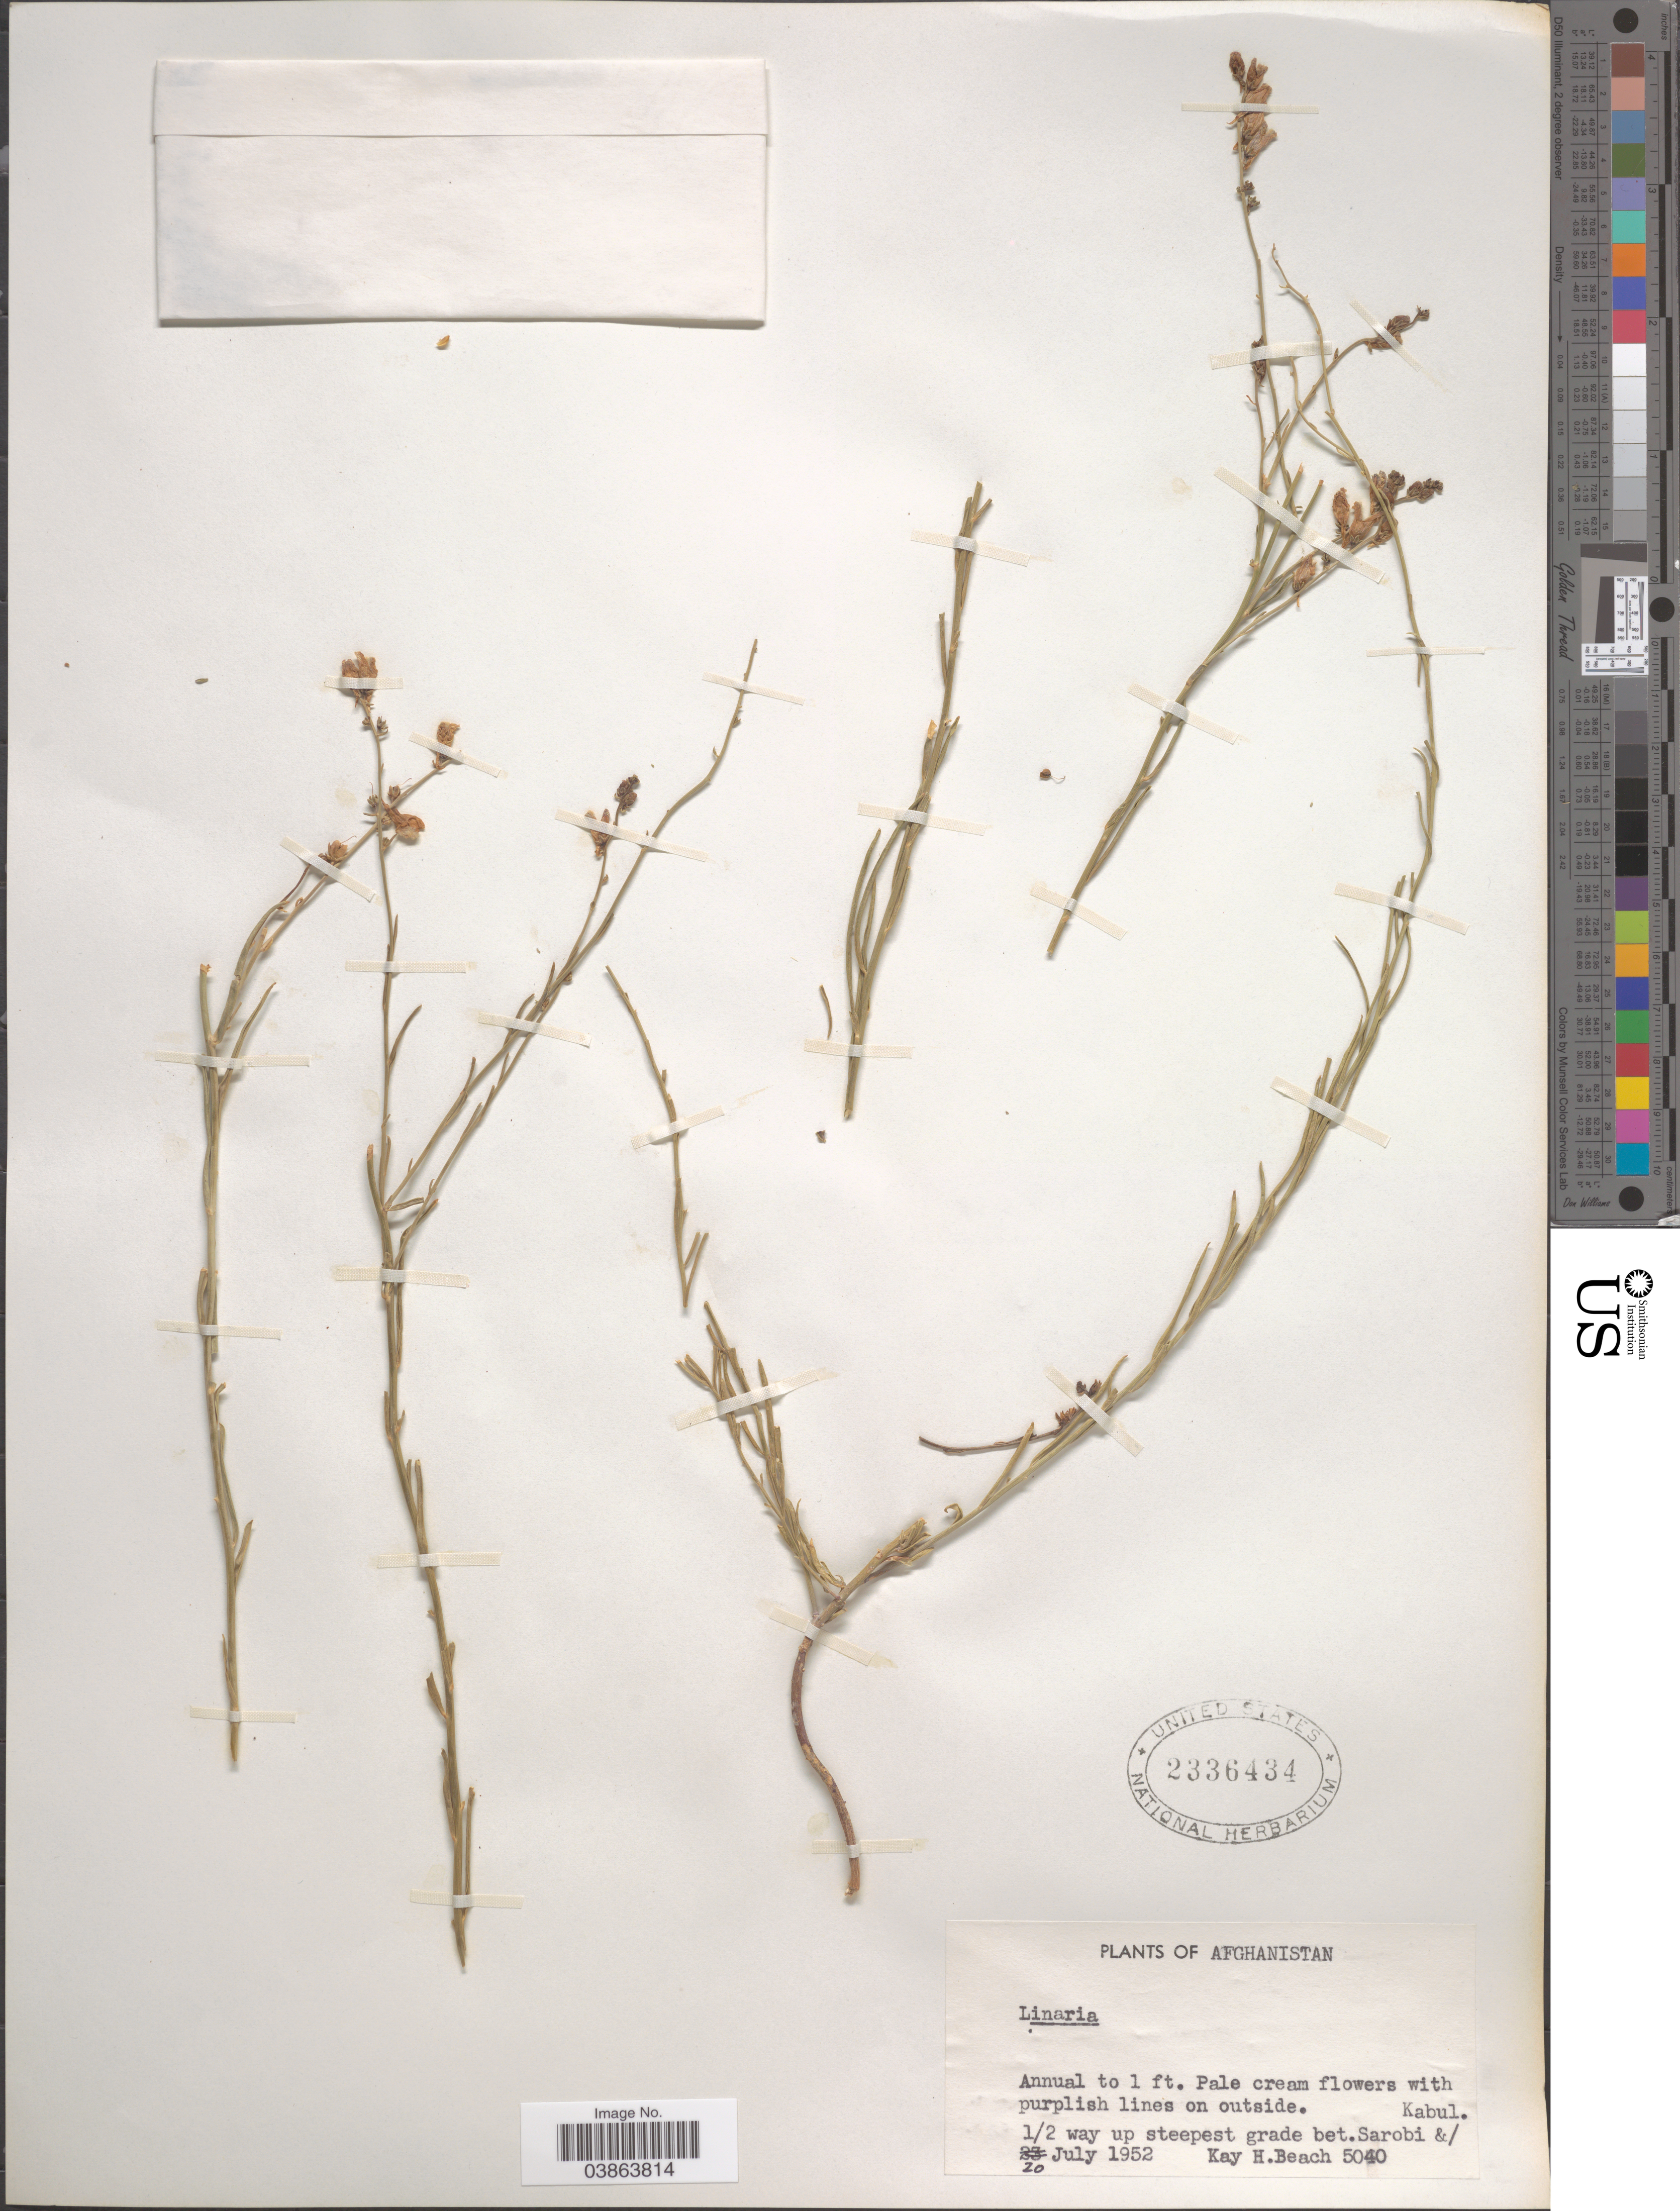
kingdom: Plantae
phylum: Tracheophyta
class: Magnoliopsida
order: Lamiales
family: Plantaginaceae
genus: Linaria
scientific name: Linaria sp.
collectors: K. H. Beach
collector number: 5040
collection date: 1952-07-20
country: Afghanistan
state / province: Kabul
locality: ½ way up steepest grade bet. Sarobi &/ Kabul.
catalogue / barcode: US 2336434